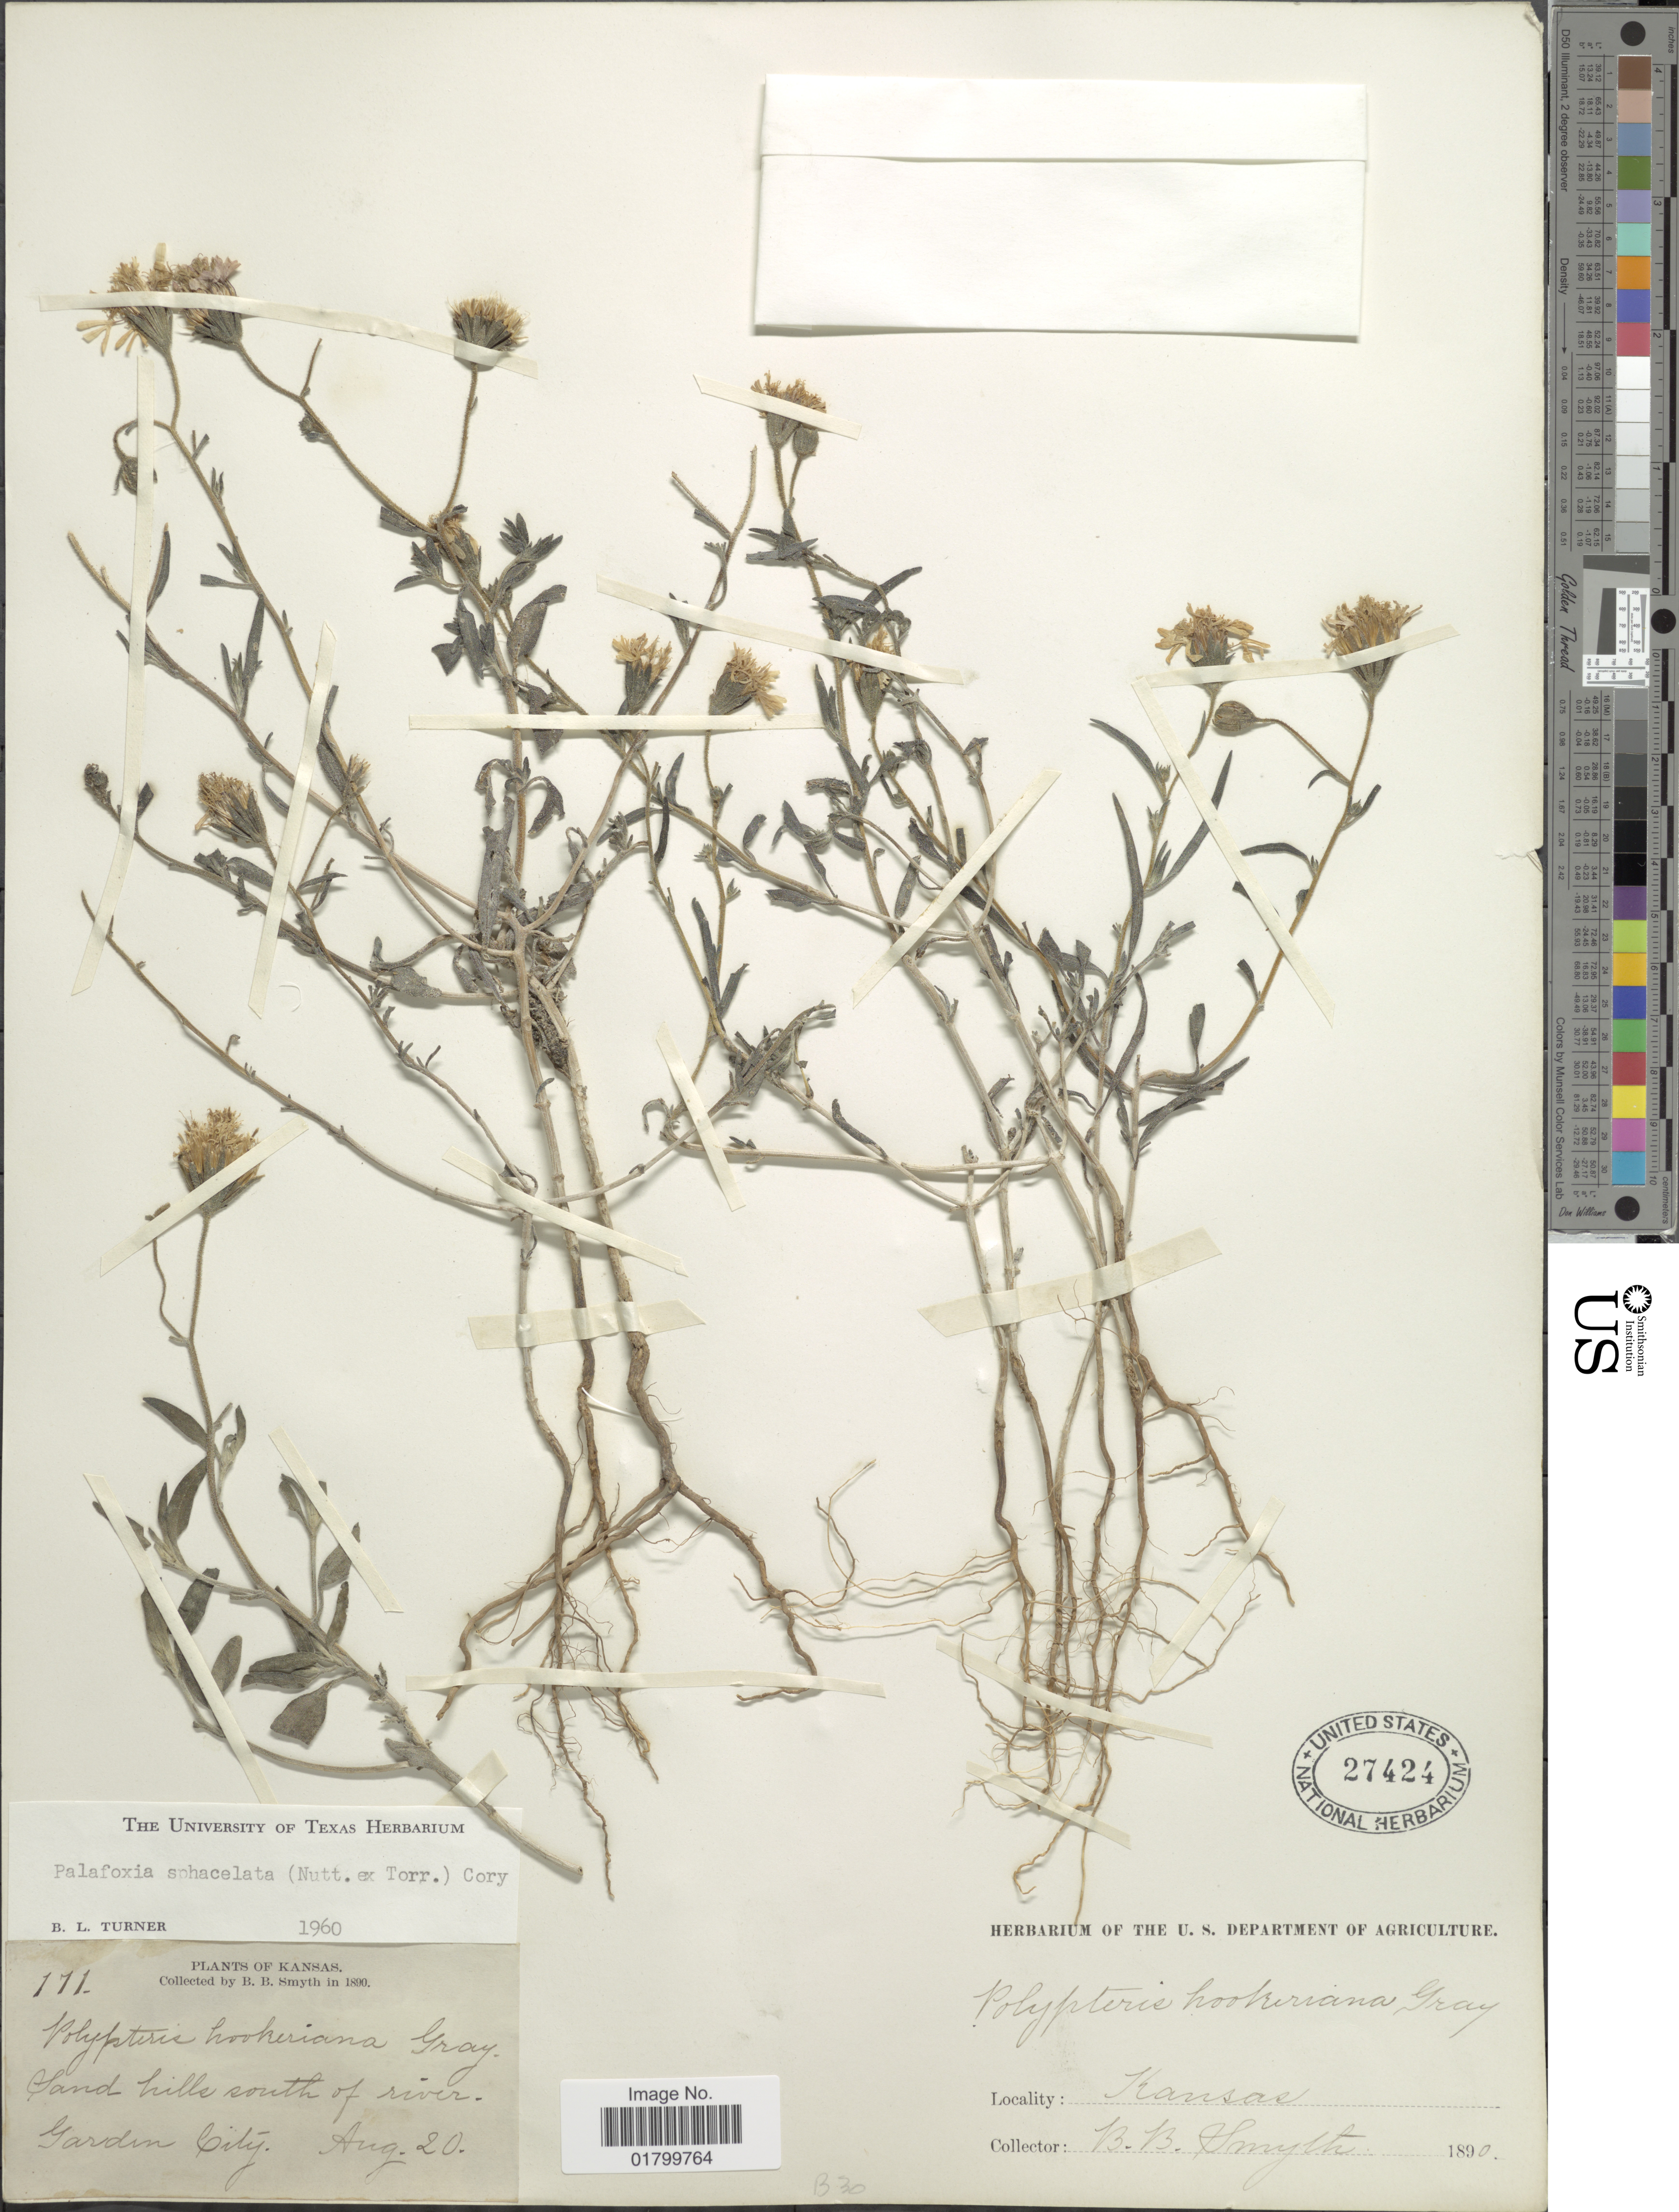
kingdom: Plantae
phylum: Tracheophyta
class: Magnoliopsida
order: Asterales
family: Asteraceae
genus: Palafoxia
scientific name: Palafoxia sphacelata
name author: (Nutt. ex Torr.) Cory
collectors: B. Smyth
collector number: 171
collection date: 1890-08-20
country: United States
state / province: Kansas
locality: Sand hills south of river, Garden City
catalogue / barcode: US 27424